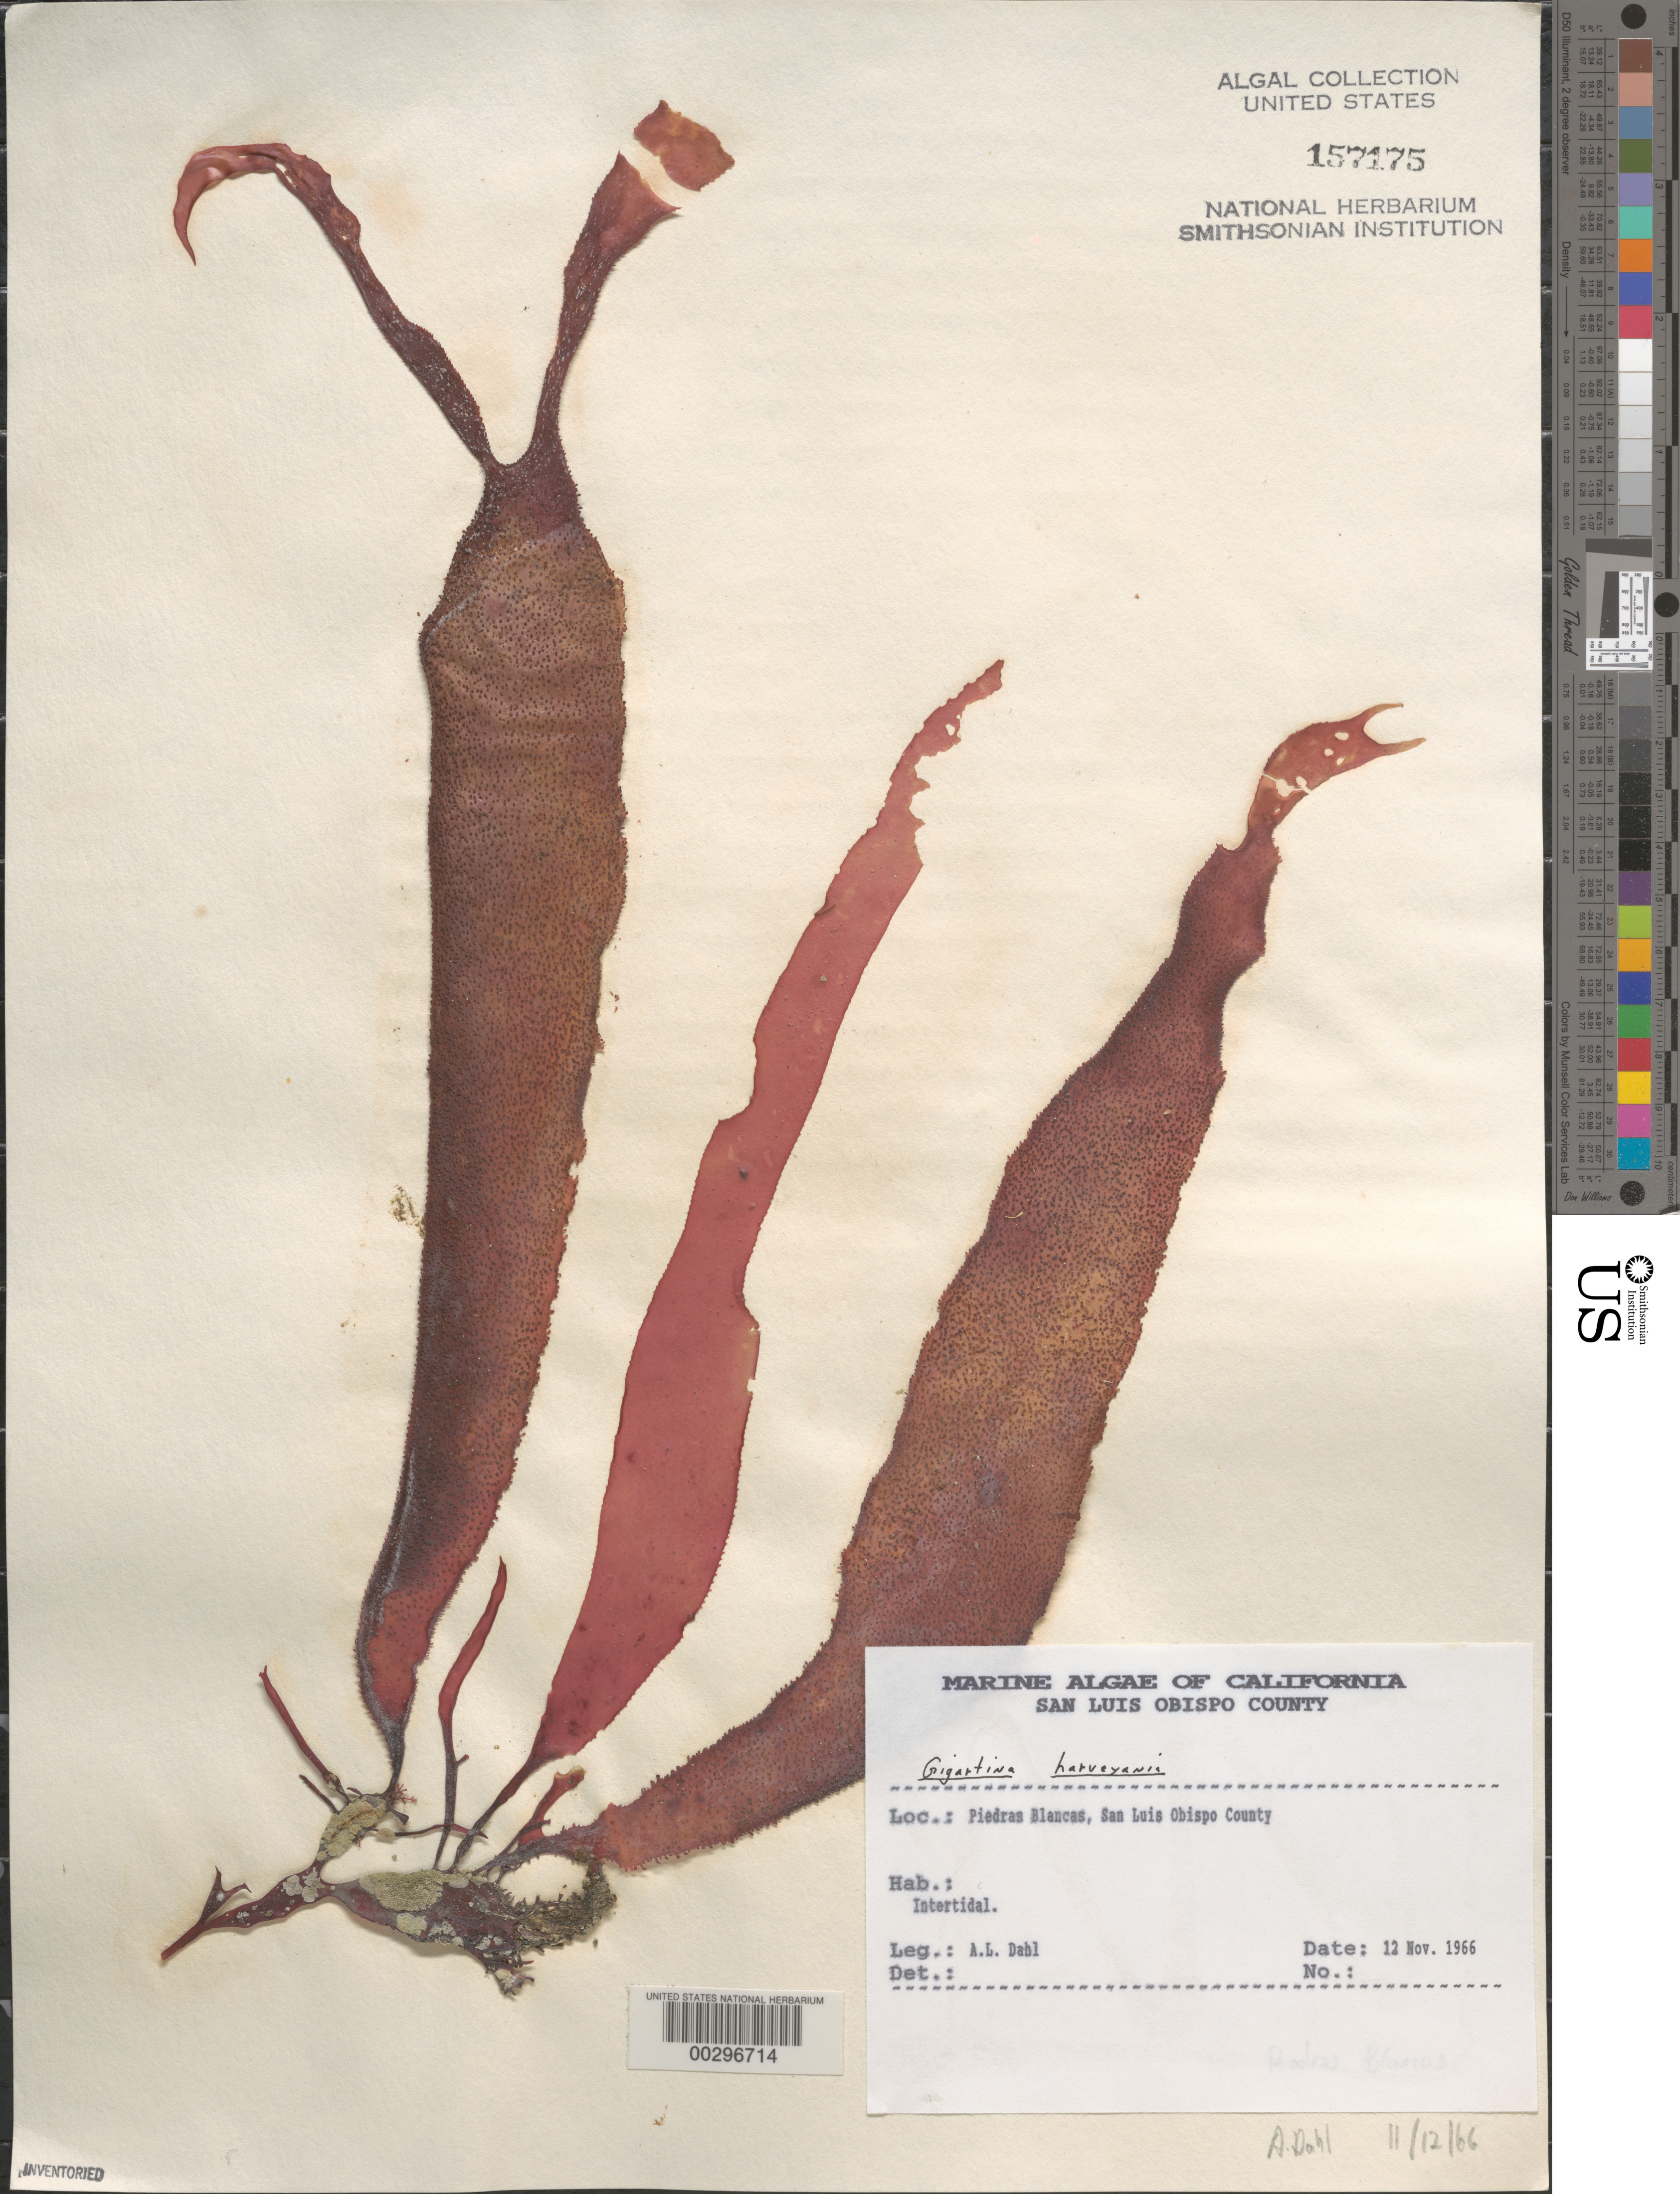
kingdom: Plantae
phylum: Rhodophyta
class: Florideophyceae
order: Gigartinales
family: Gigartinaceae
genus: Chondracanthus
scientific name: Chondracanthus harveyanus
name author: (Kütz.) Guiry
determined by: Algae name updating Project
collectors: A. Dahl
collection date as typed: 12 Nov 1966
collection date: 1966-11-12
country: United States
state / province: California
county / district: San Luis Obispo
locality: Piedras Blancas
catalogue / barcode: US 157175